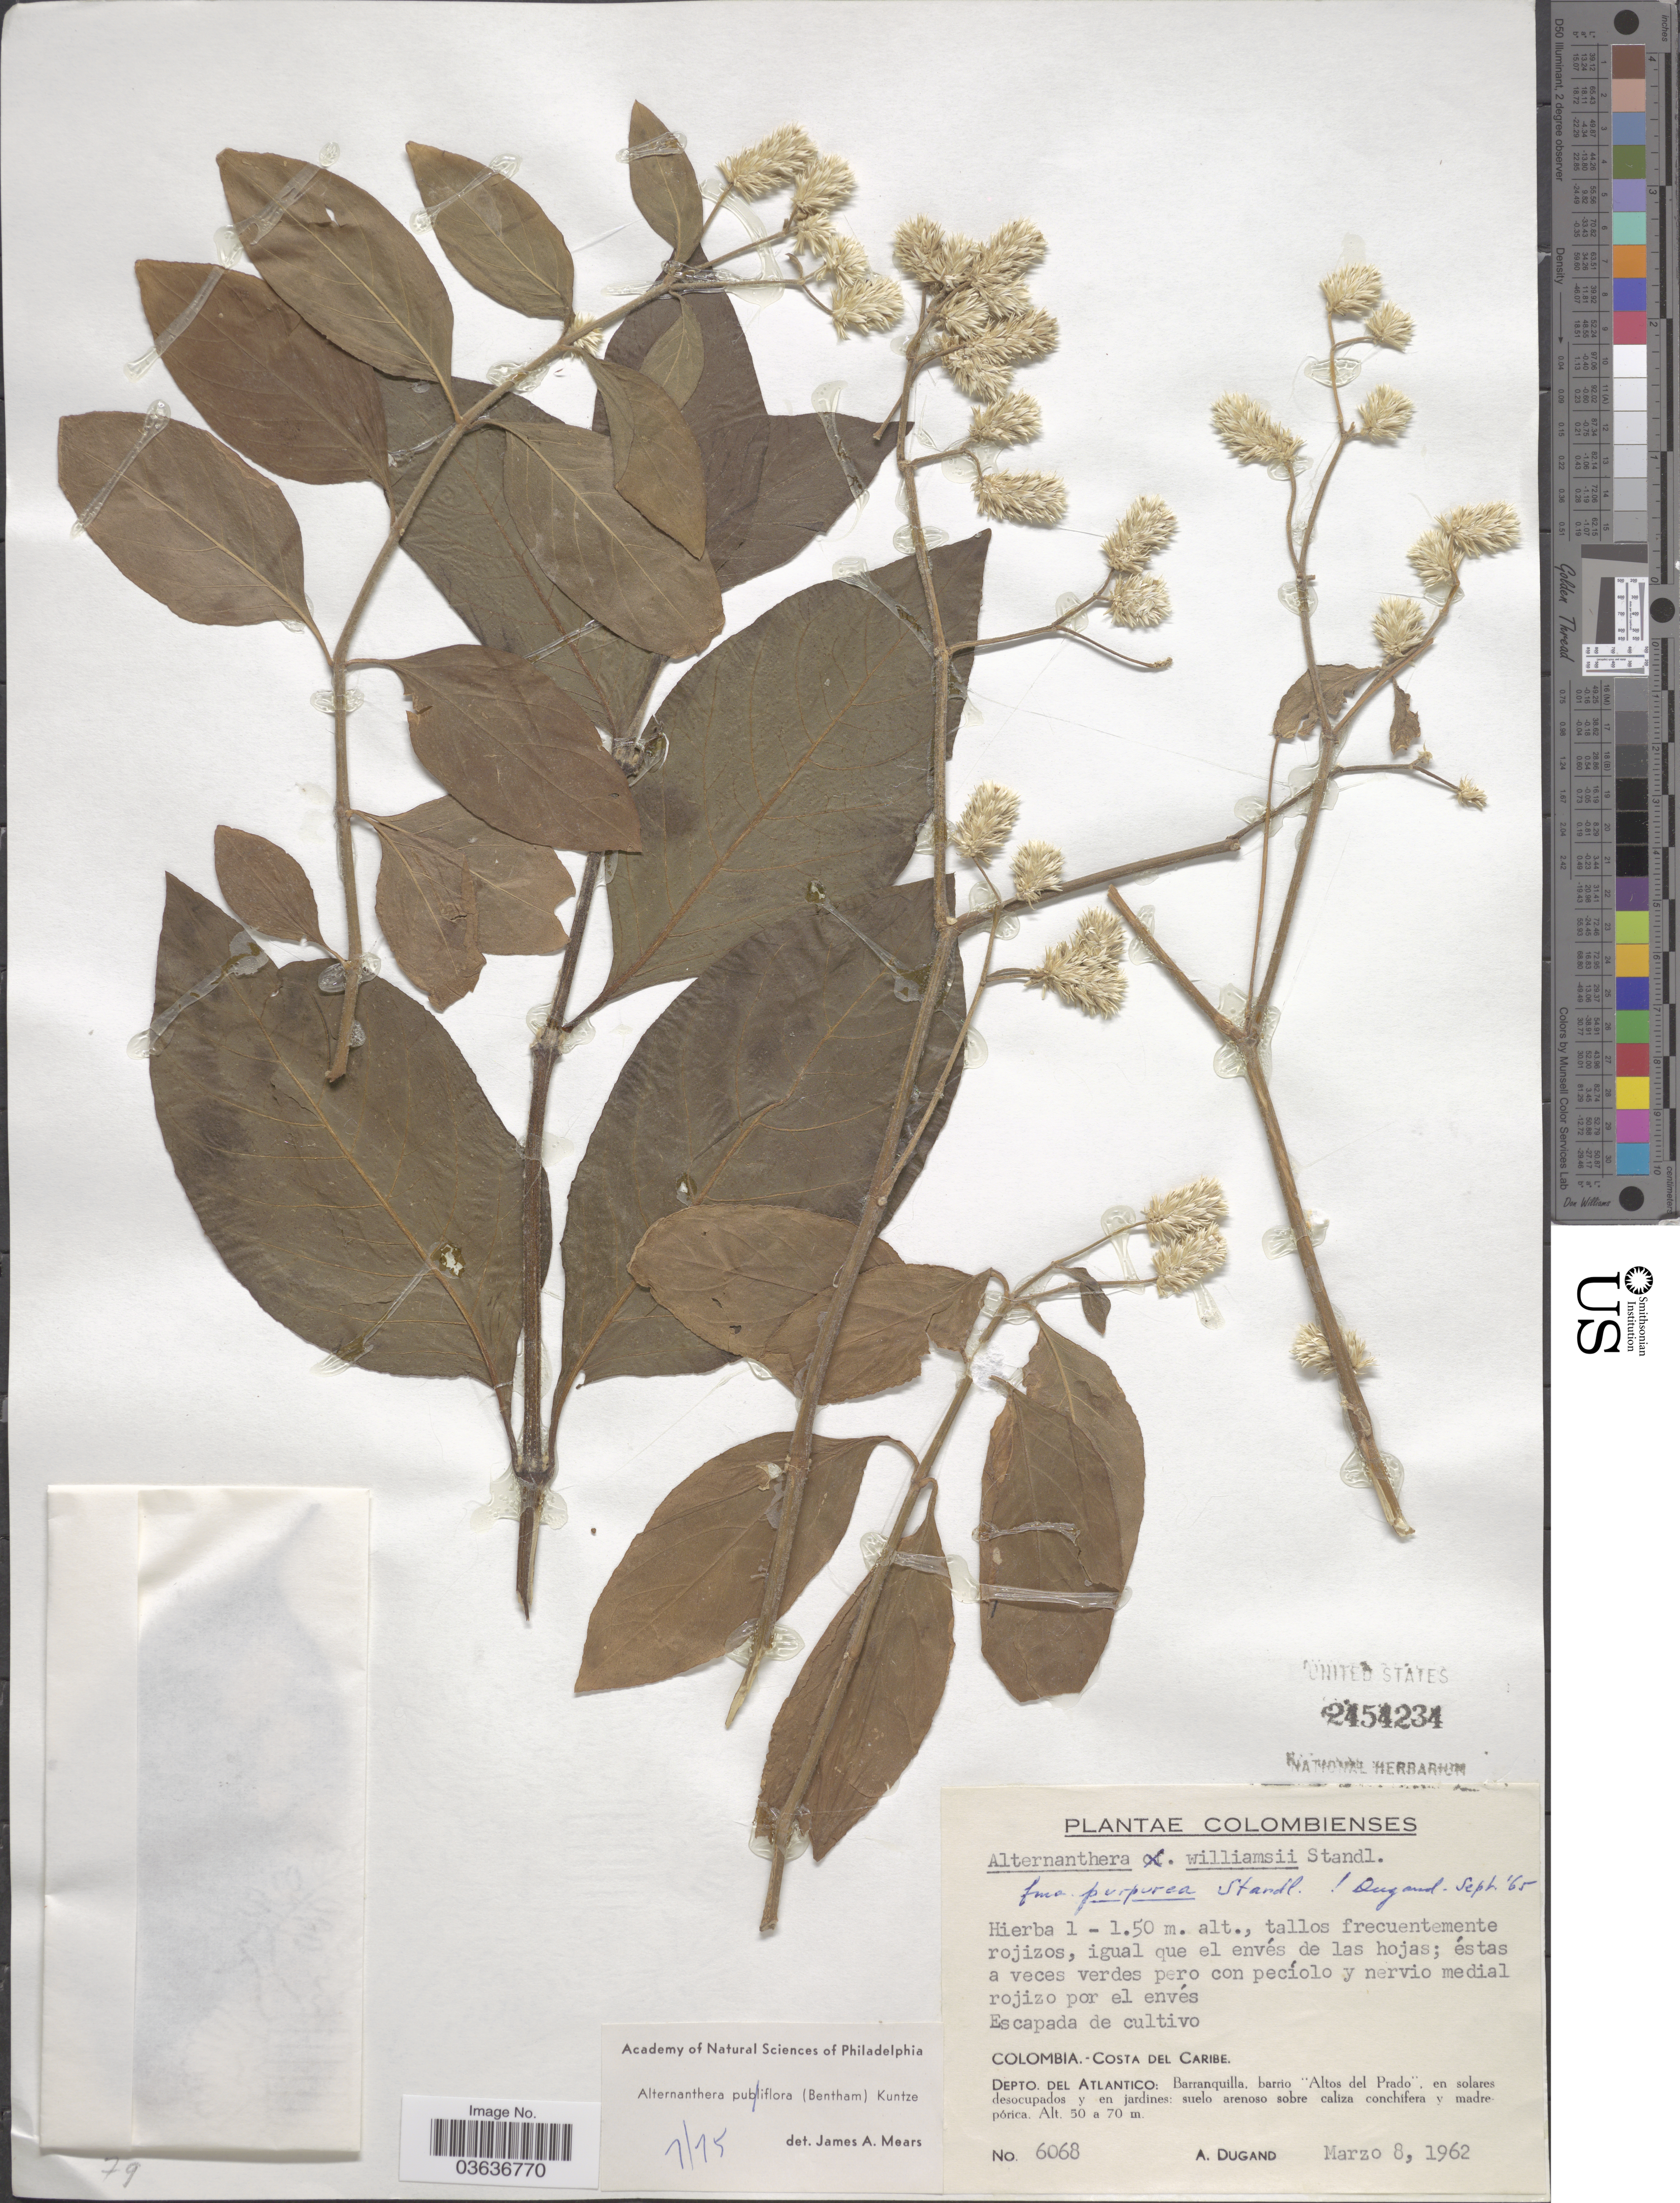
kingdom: Plantae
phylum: Tracheophyta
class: Magnoliopsida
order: Caryophyllales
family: Amaranthaceae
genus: Alternanthera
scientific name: Alternanthera pubiflora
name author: (Benth.) Kuntze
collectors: A. Dugand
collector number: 6068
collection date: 1962-03-08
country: Colombia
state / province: Atlántico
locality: Costa del Caribe. Depto. del Atlantico: Barranquilla, barrio "Altos del Prado".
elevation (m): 50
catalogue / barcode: US 2454234